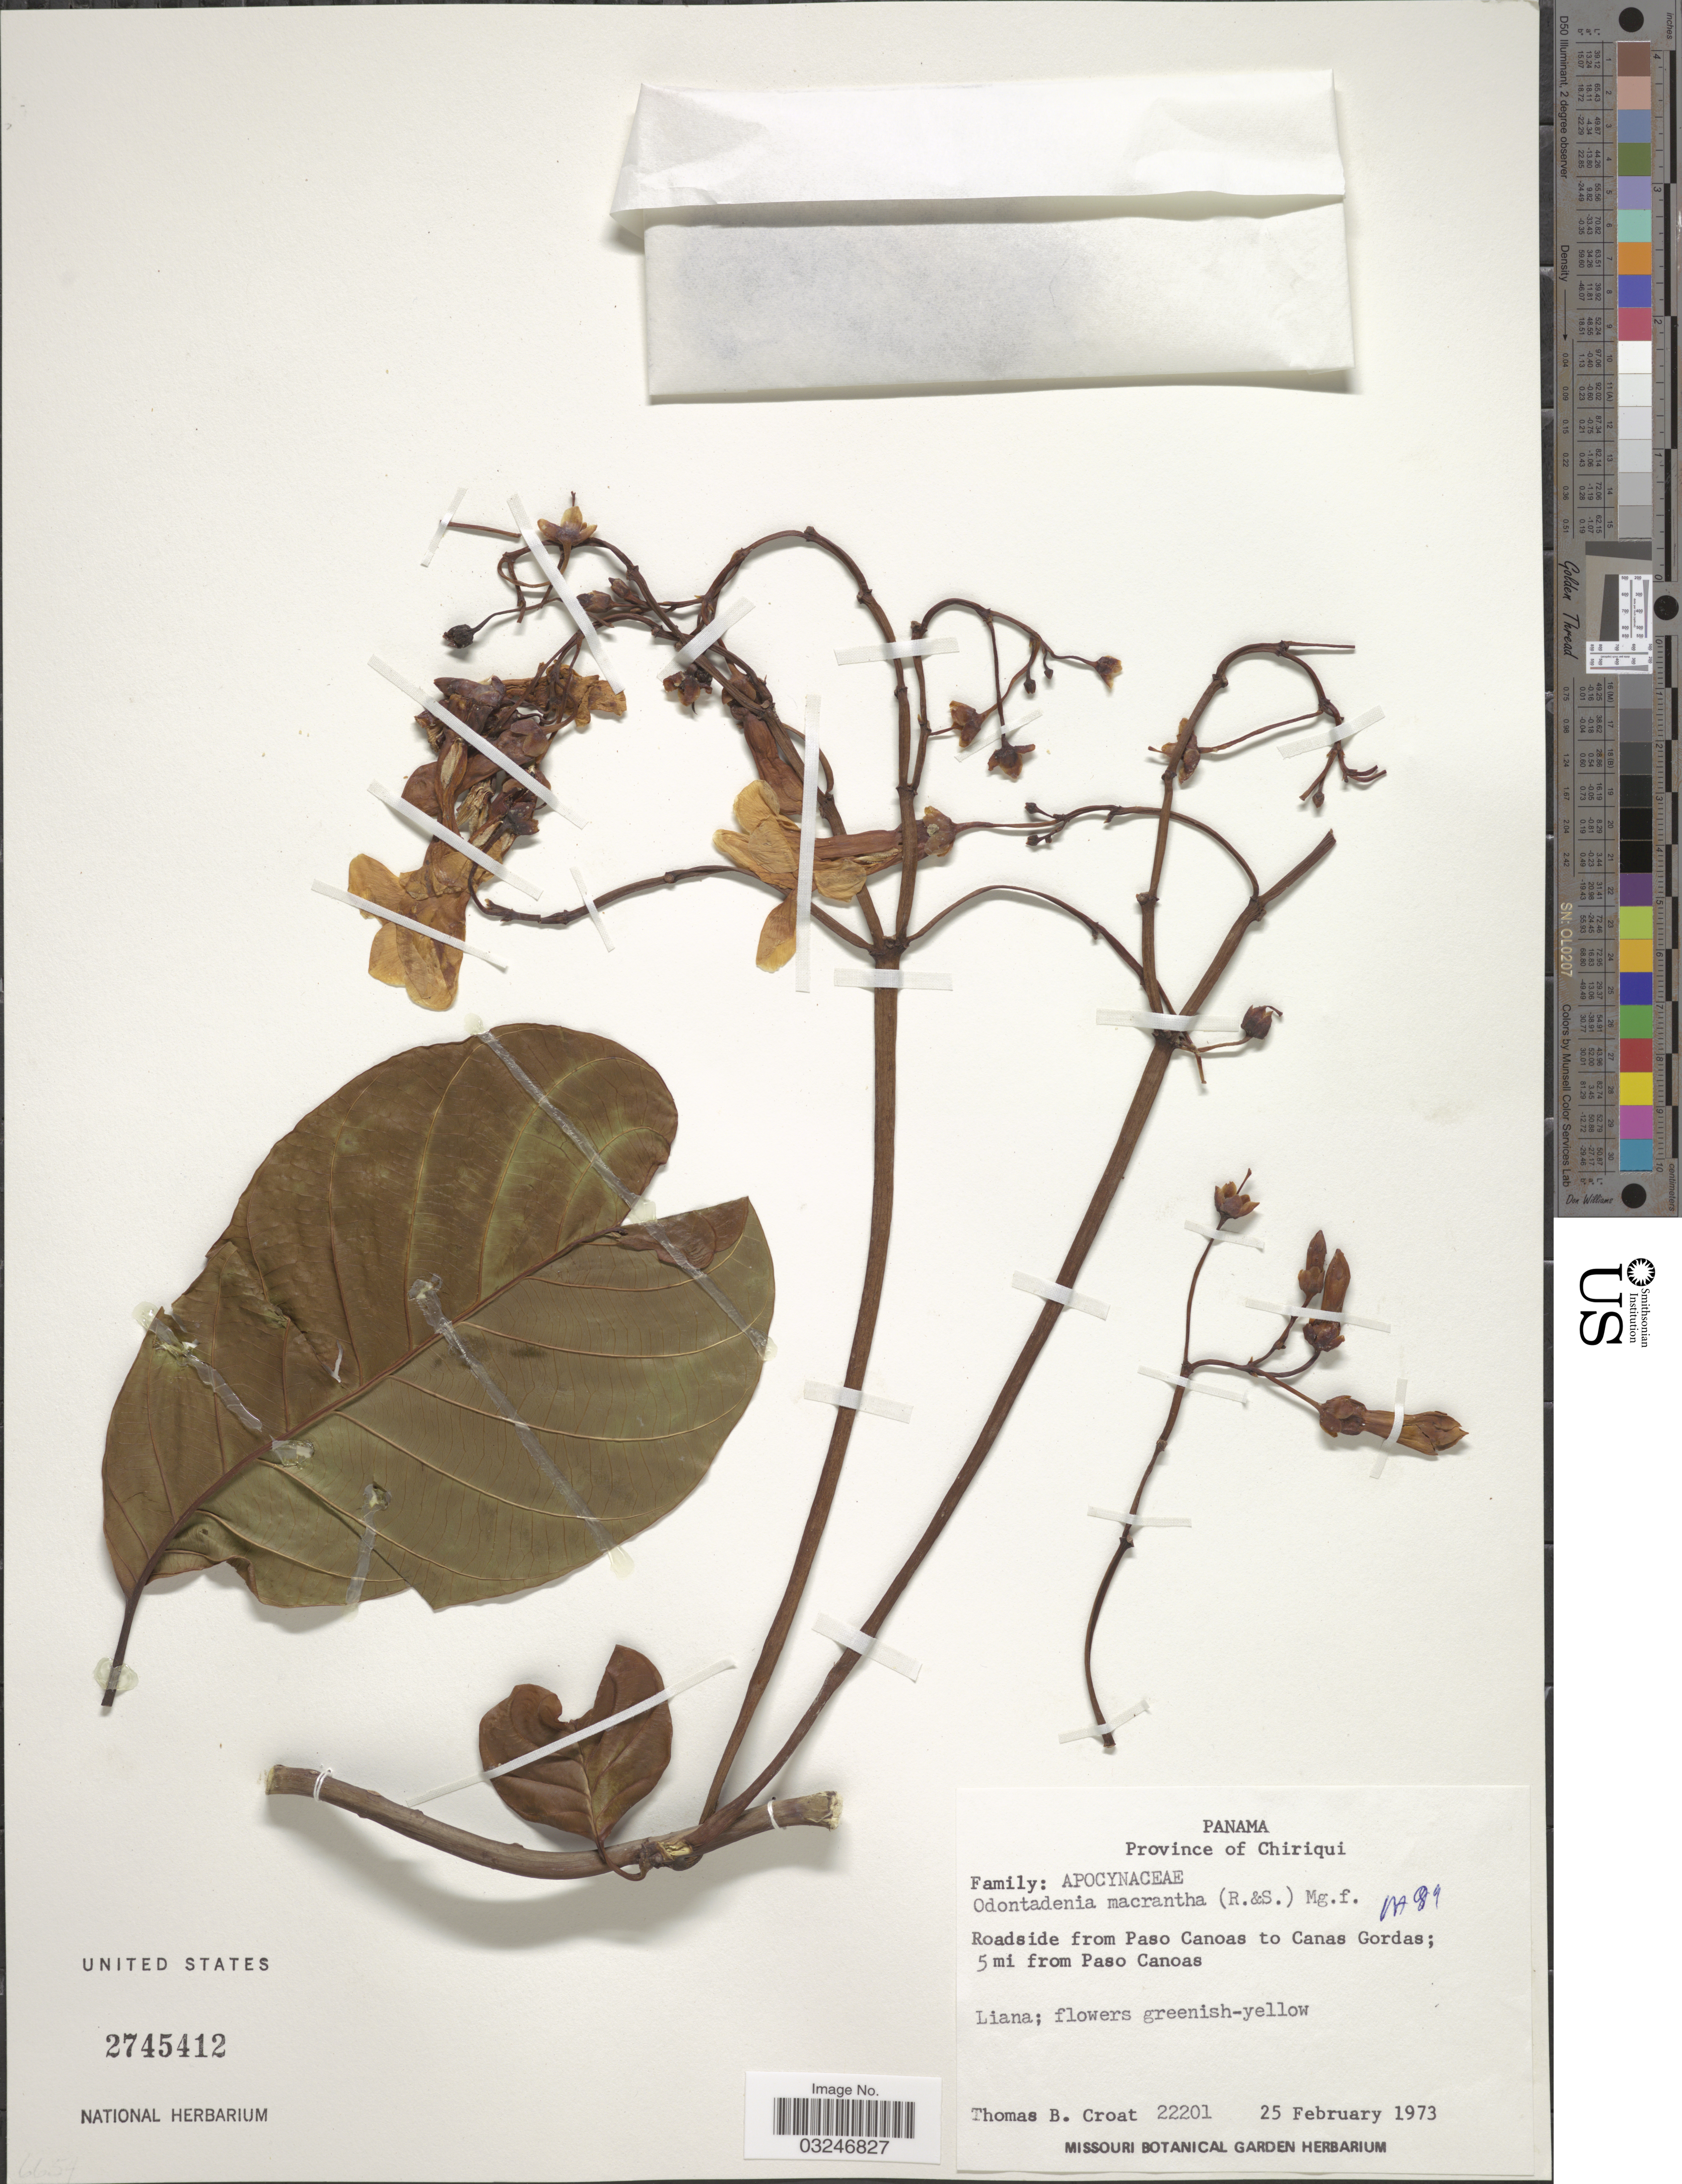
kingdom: Plantae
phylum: Tracheophyta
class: Magnoliopsida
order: Gentianales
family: Apocynaceae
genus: Odontadenia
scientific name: Odontadenia macrantha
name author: (Roem. & Schult.) Markgr.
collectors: T. B. Croat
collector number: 22201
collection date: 1973-02-25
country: Panama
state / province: Chiriqui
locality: Roadside from Paso Canoas to Canas Gordas; 5 mi from Paso Canoas.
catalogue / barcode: US 2745412